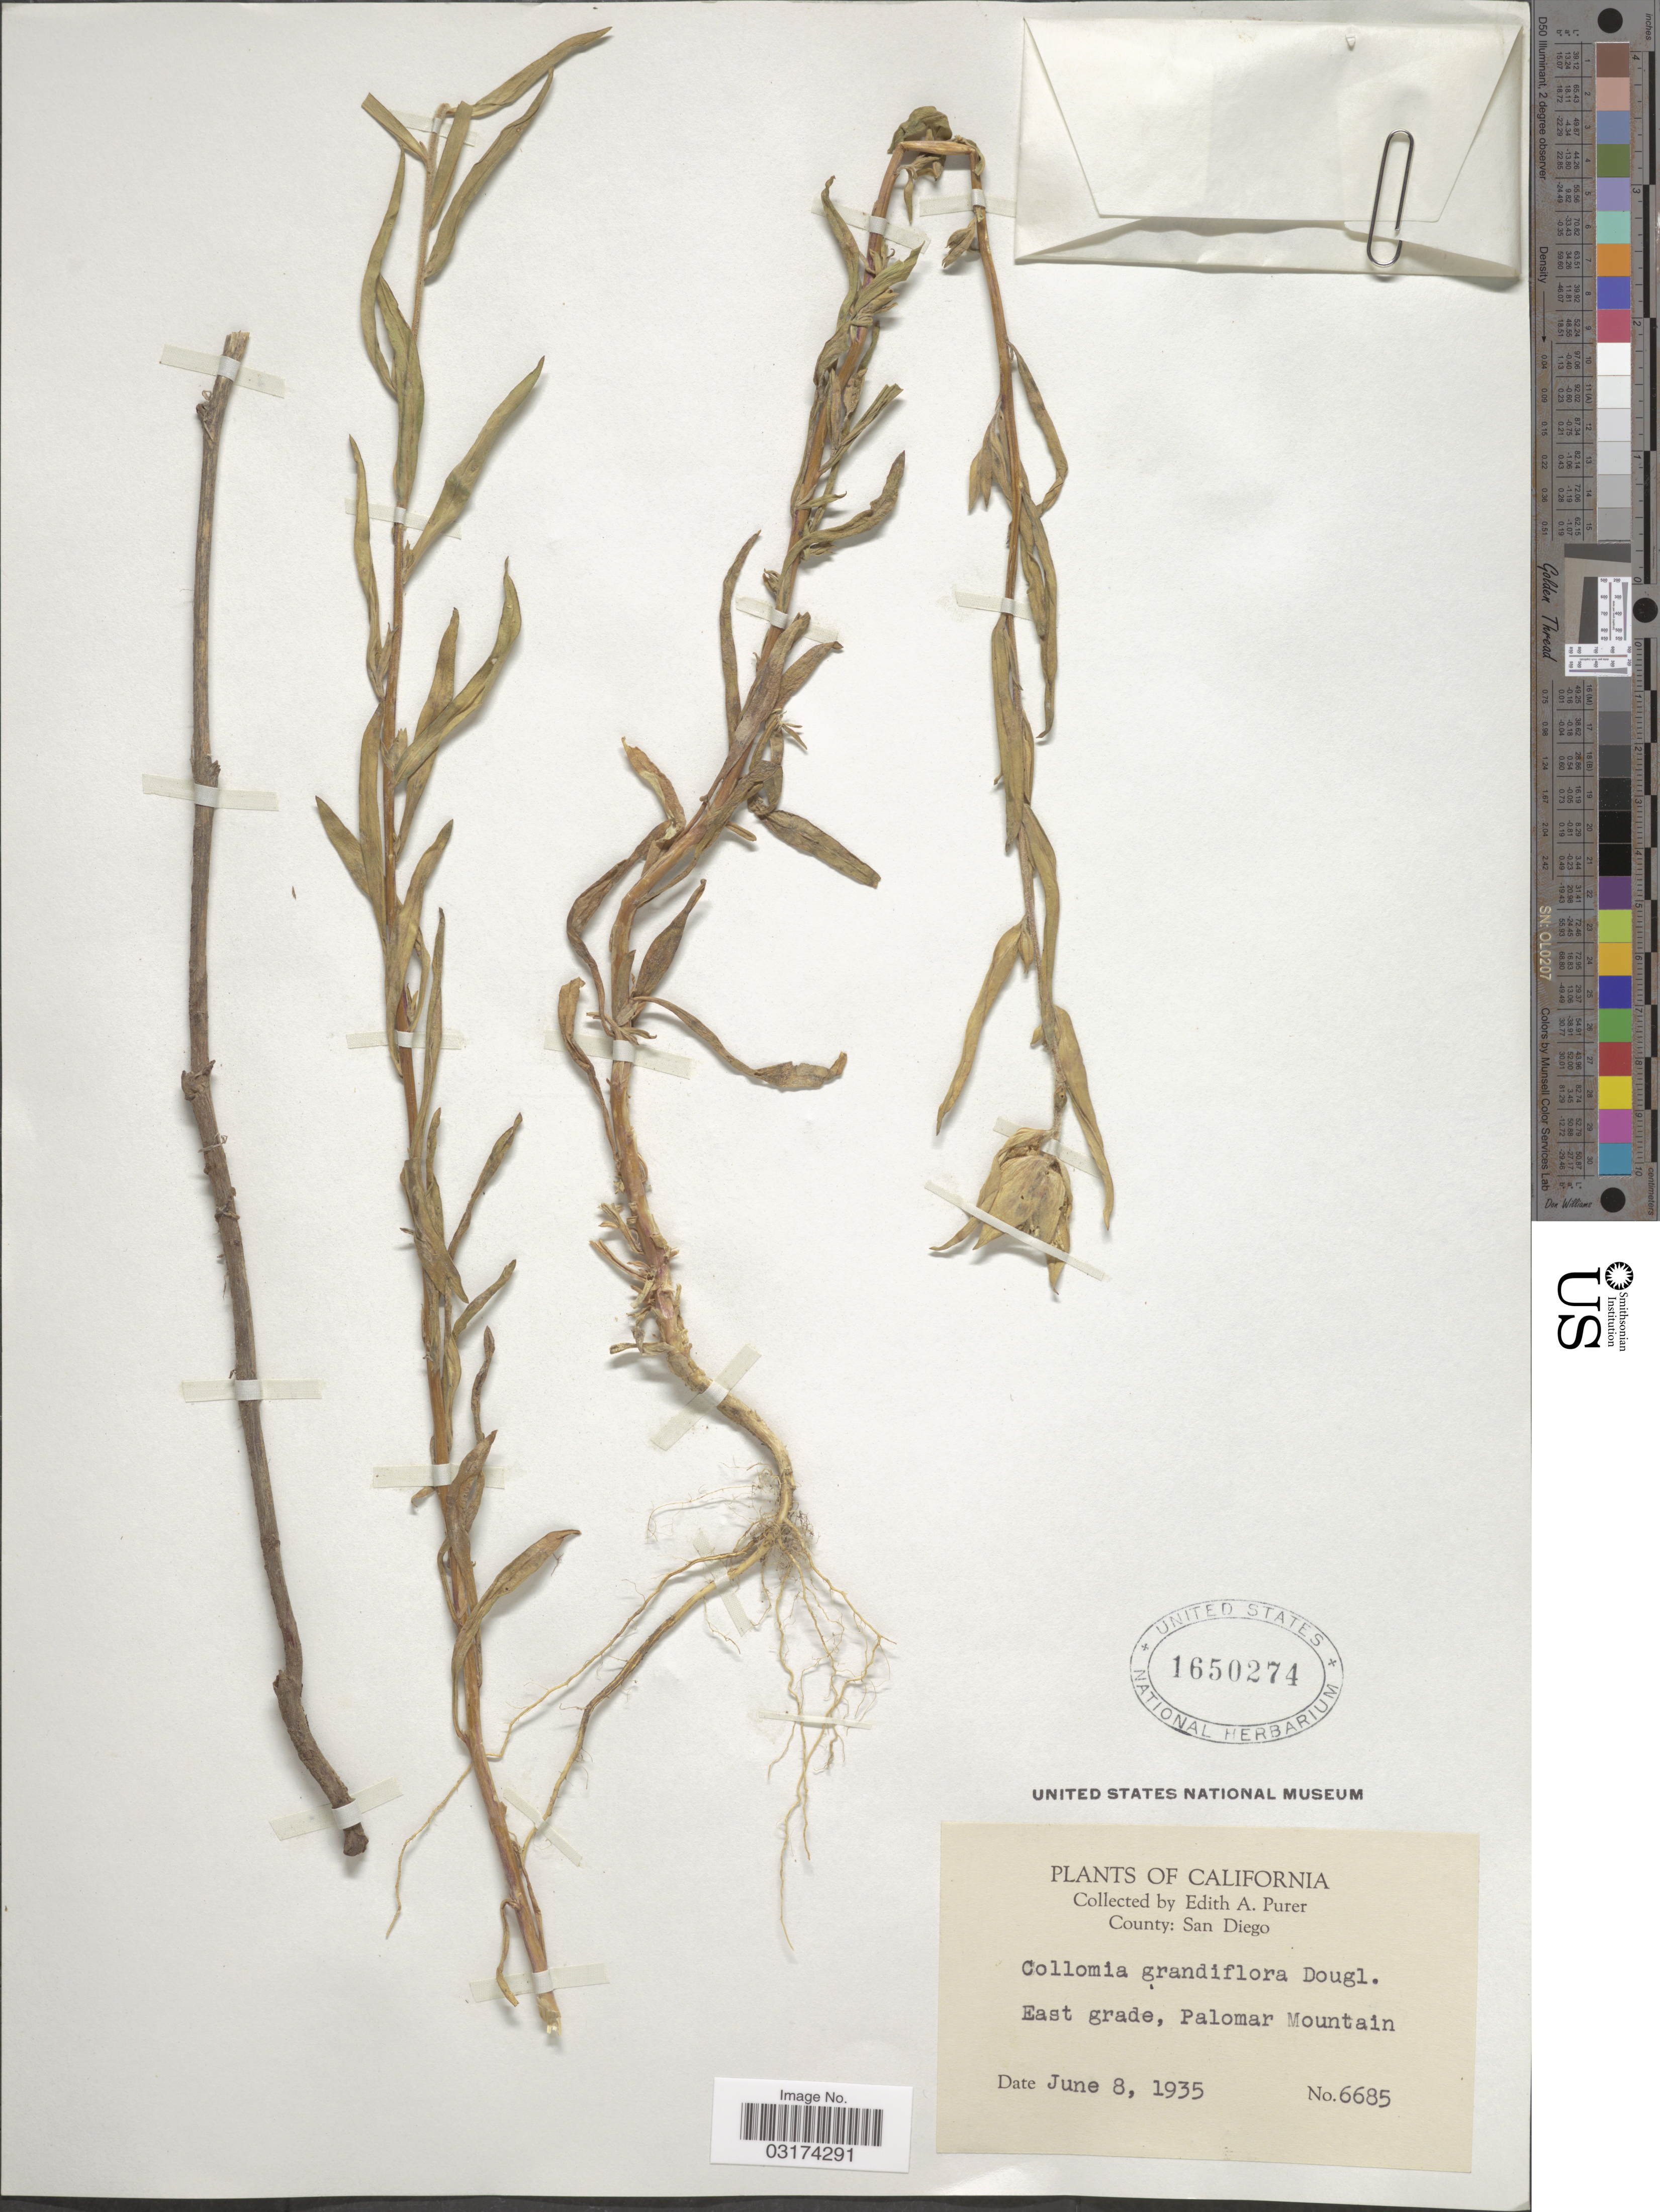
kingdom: Plantae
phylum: Tracheophyta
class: Magnoliopsida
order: Ericales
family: Polemoniaceae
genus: Collomia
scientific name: Collomia grandiflora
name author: Douglas ex Lindl.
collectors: E. Purer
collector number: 6685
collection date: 1935-06-08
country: United States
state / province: California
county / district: San Diego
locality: County: San Diego. East grade, Palamor Mountain.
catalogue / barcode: US 1650274